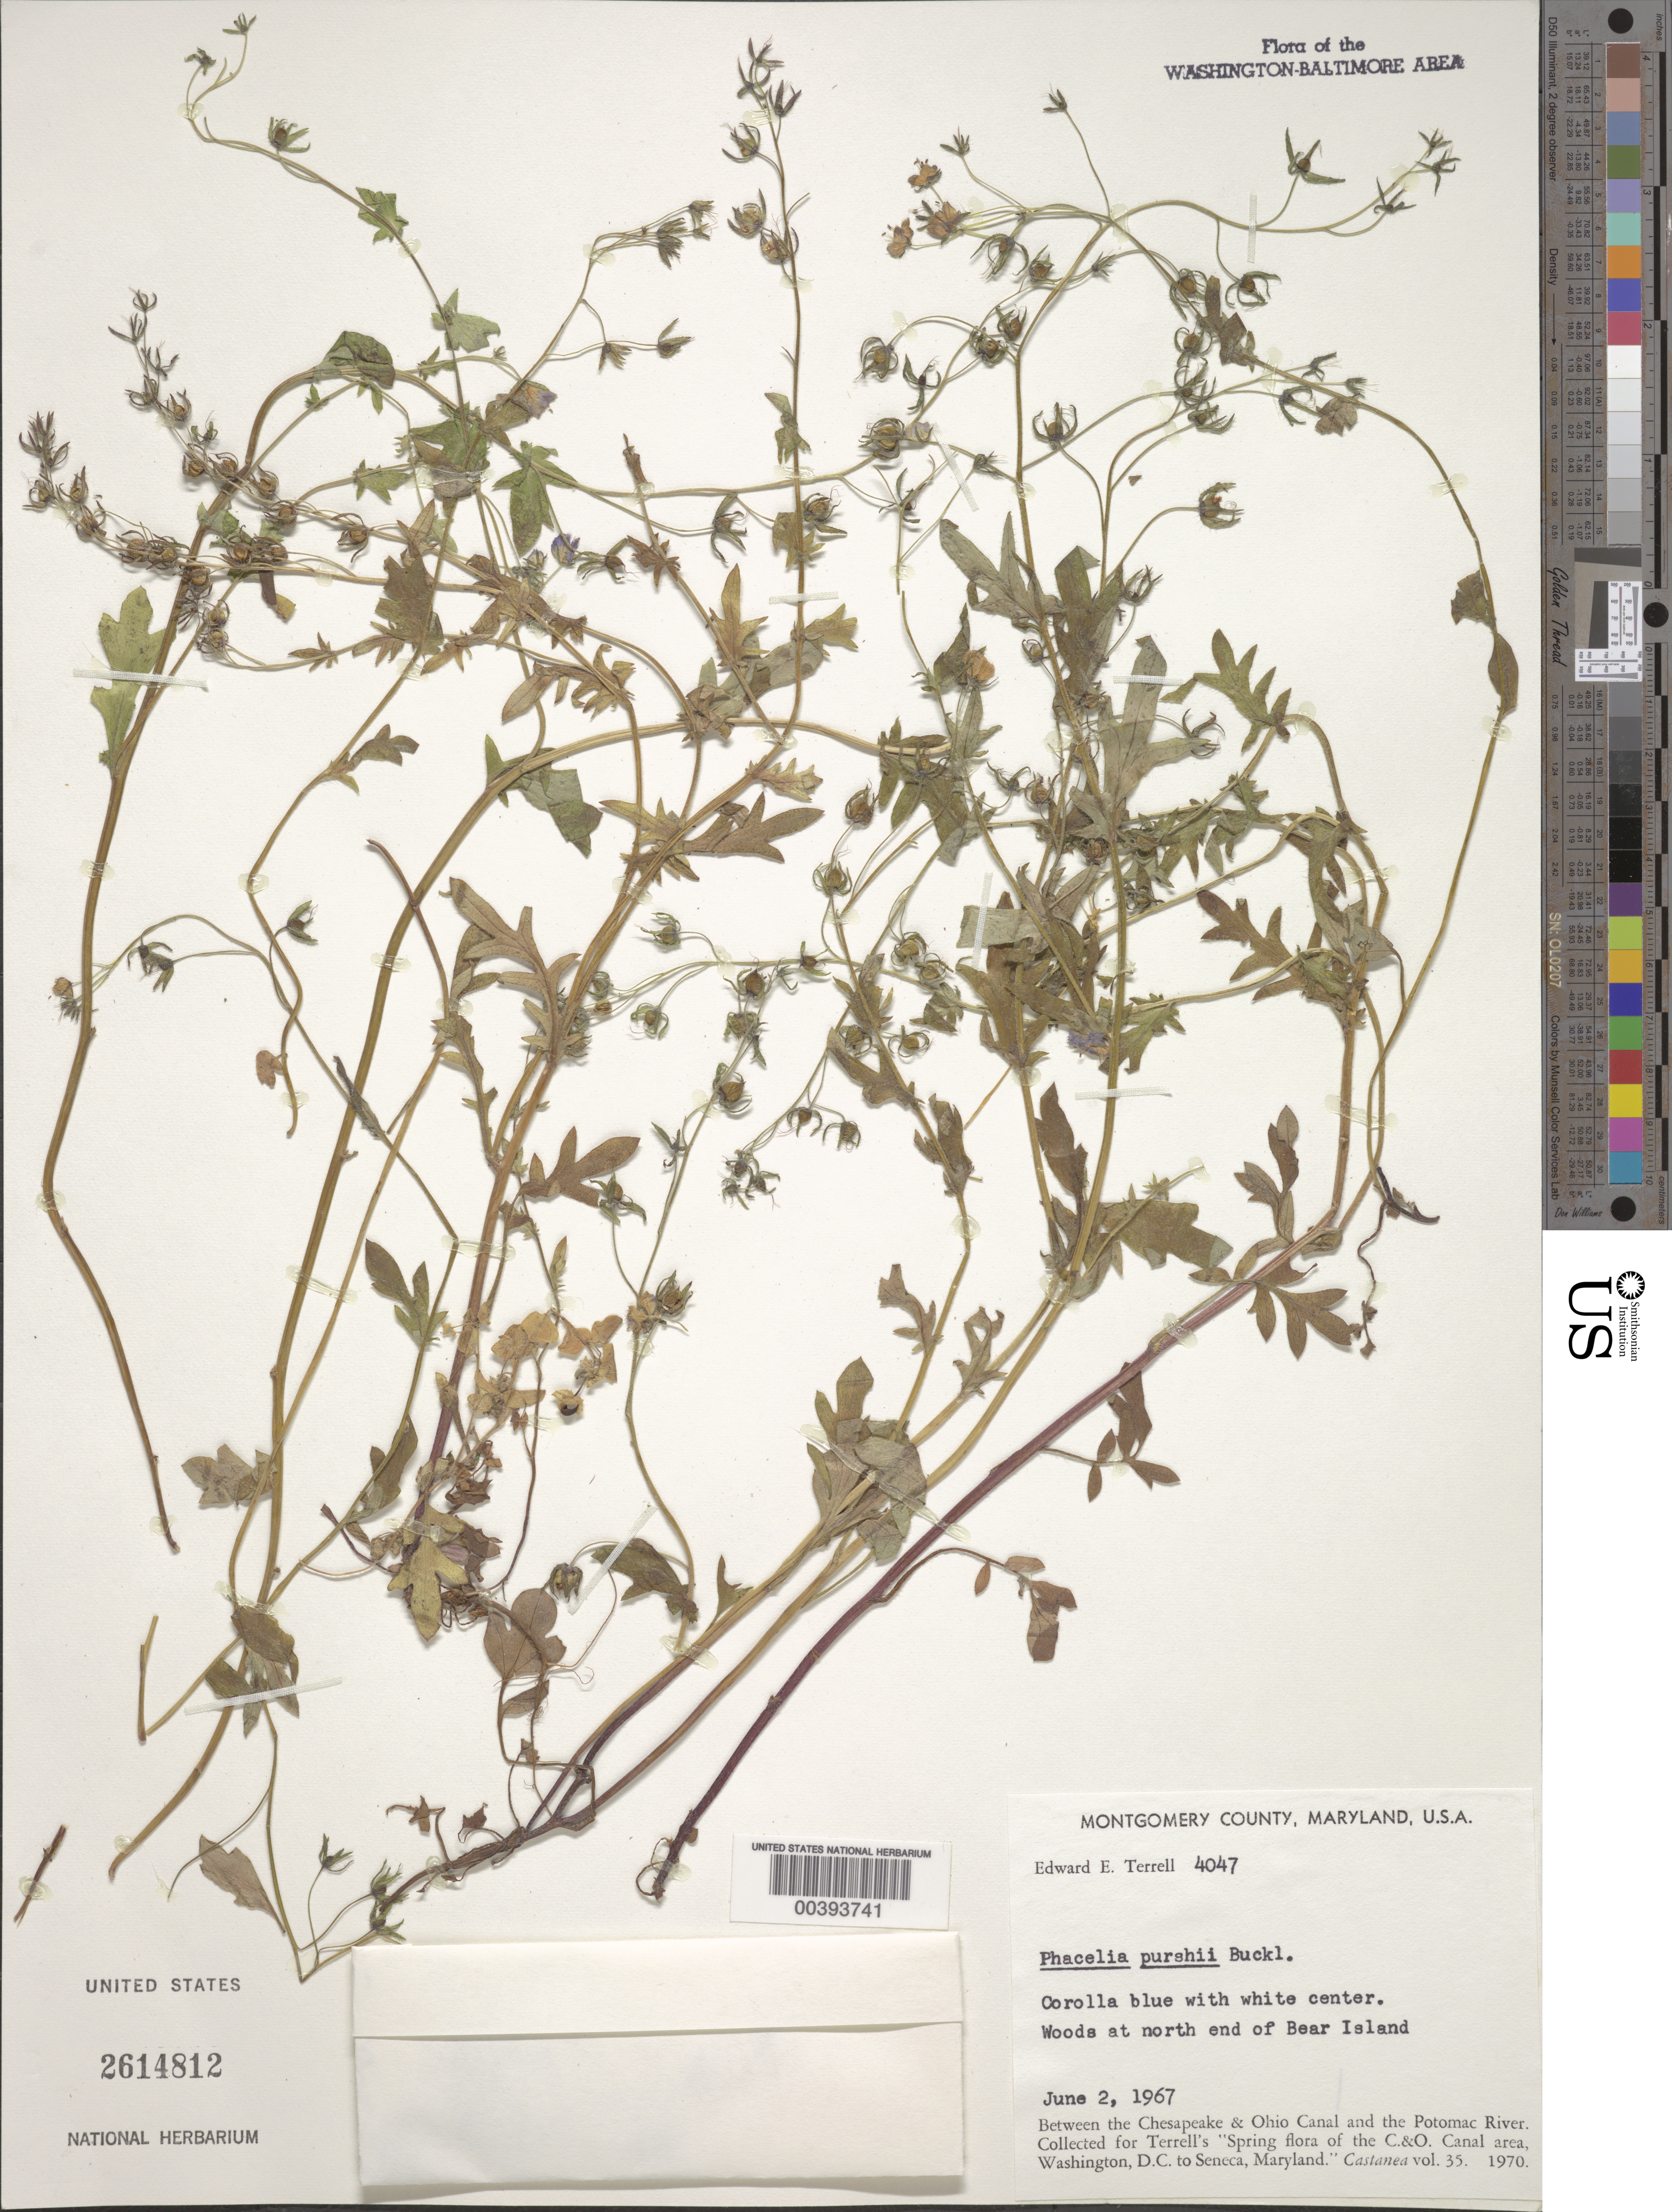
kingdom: Plantae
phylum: Tracheophyta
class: Magnoliopsida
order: Boraginales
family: Hydrophyllaceae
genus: Phacelia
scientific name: Phacelia purshii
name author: Buckley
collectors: E. E. Terrell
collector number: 4047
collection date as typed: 02 Jun 1967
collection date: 1967-06-02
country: United States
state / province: Maryland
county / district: Montgomery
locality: N end of Bear Island C. & O. Canal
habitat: Woods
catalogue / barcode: US 2614812